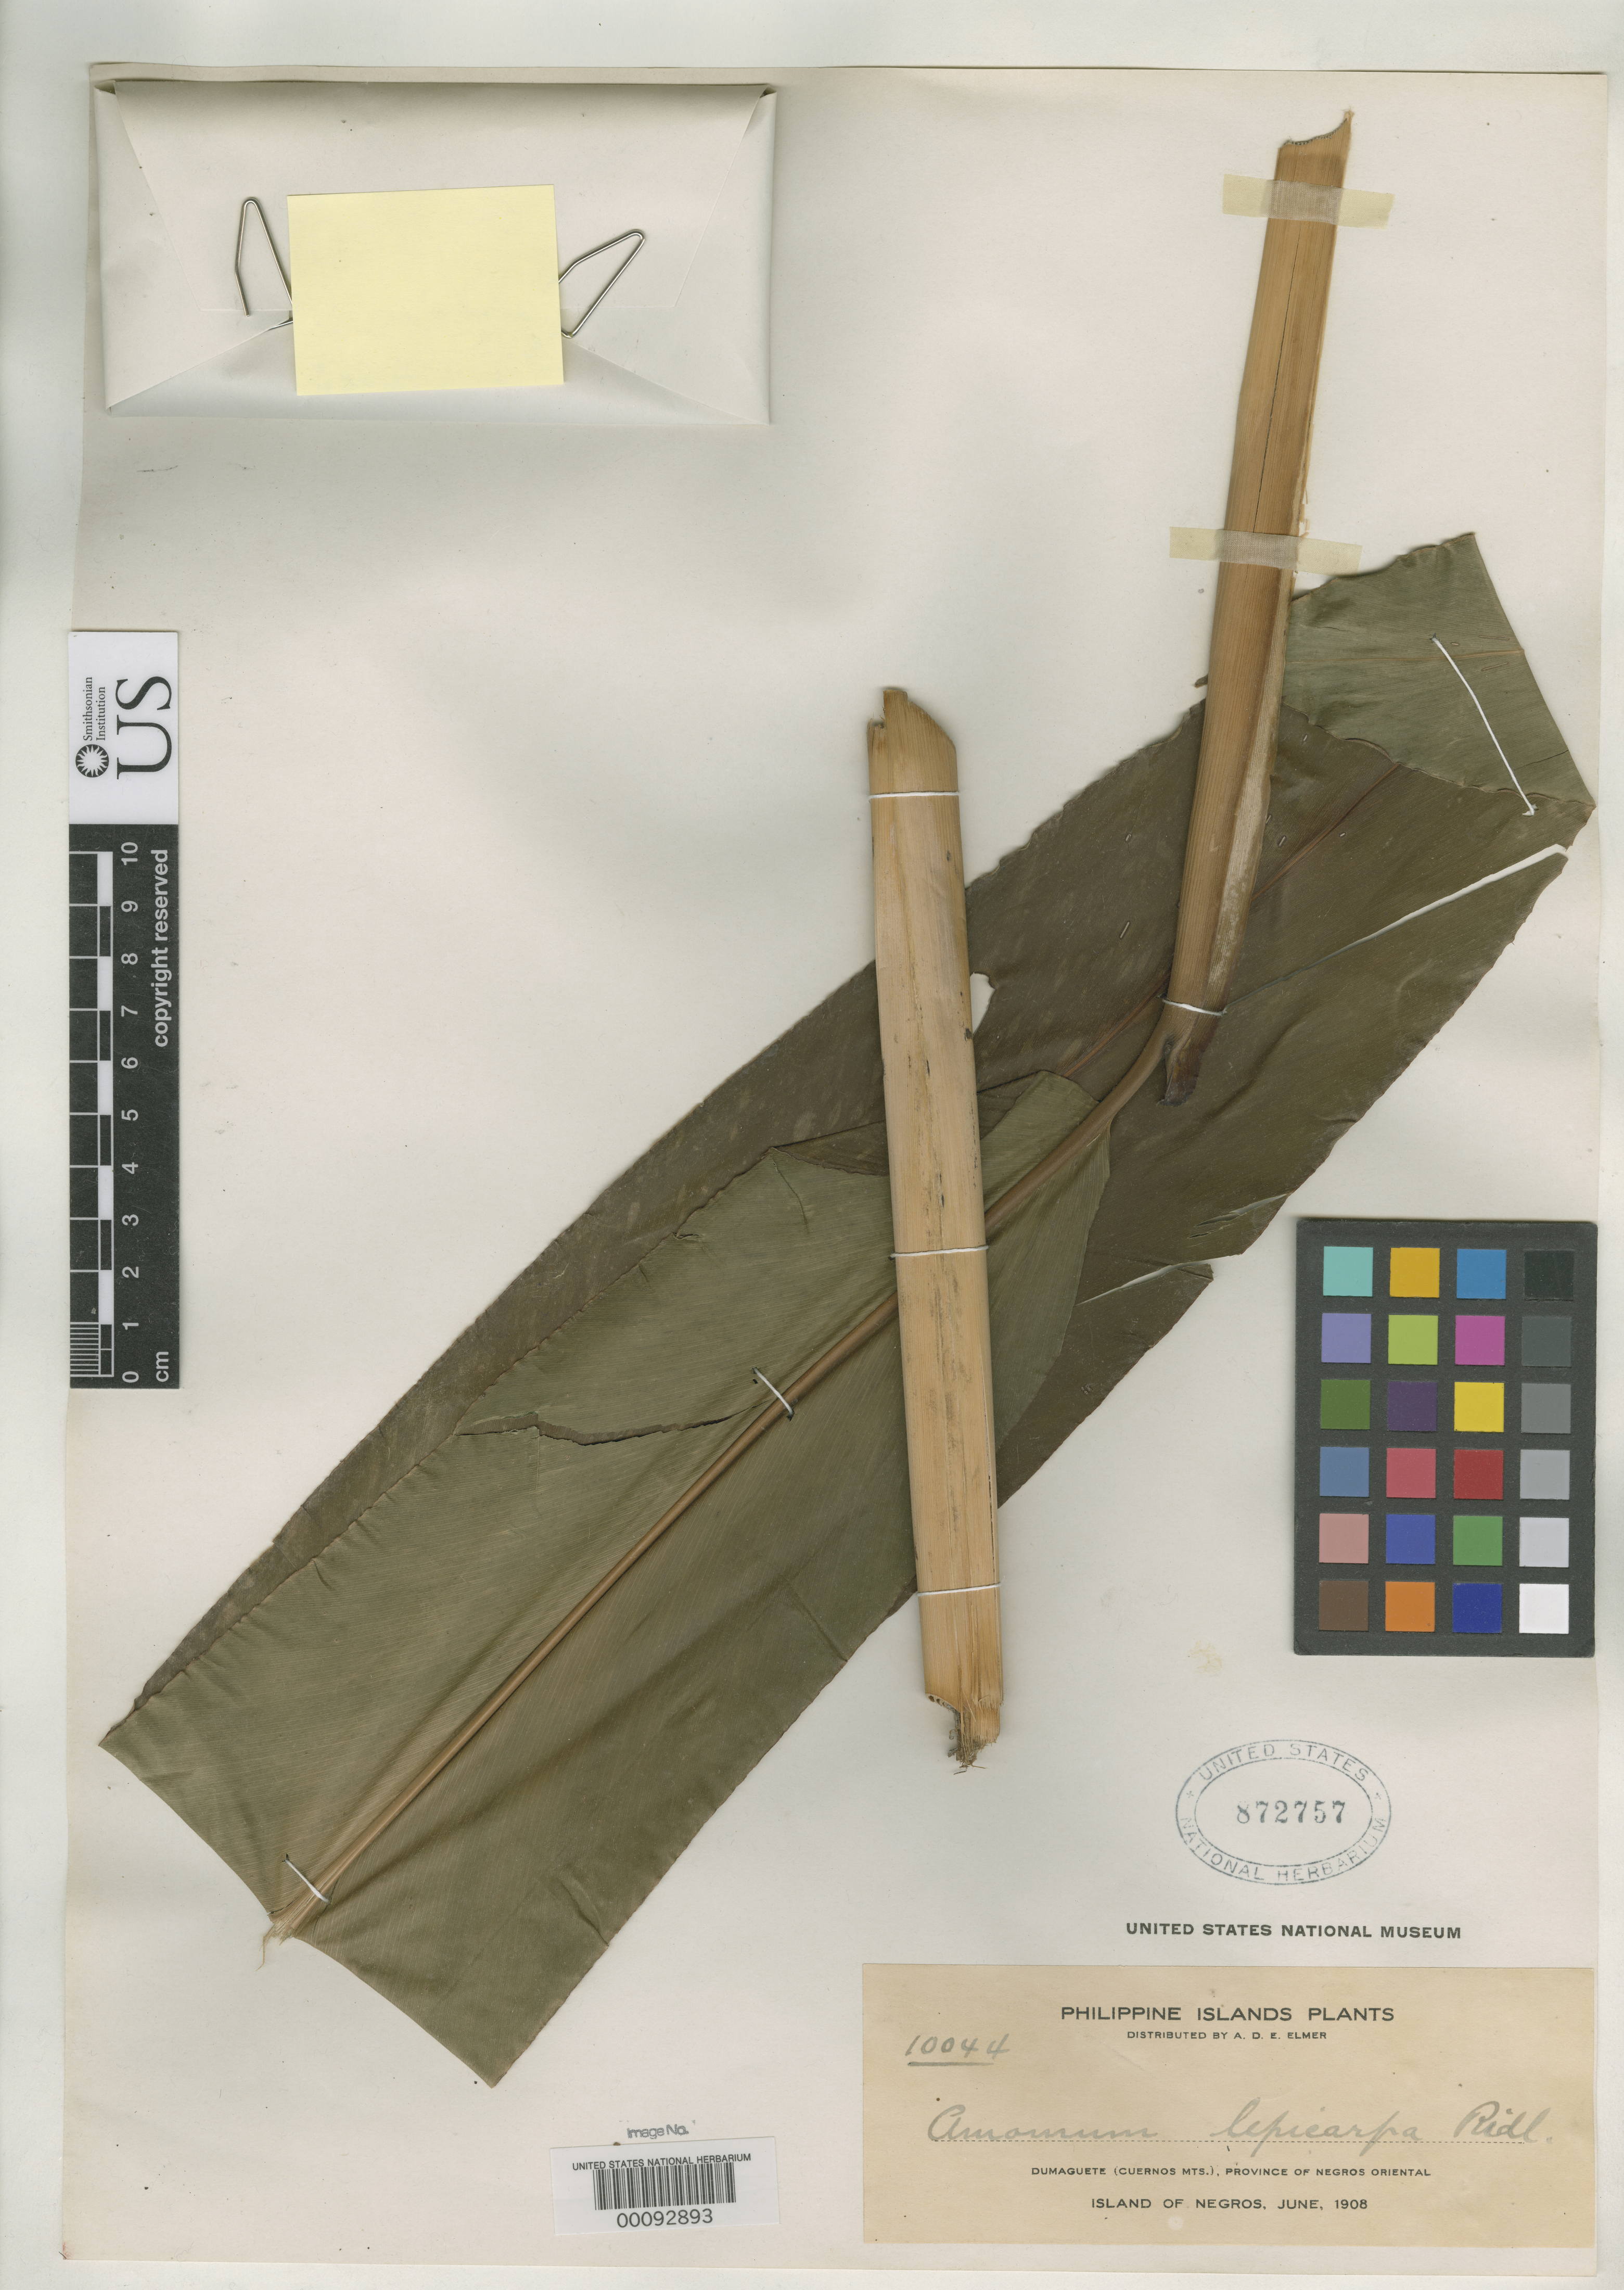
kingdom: Plantae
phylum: Tracheophyta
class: Liliopsida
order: Zingiberales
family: Zingiberaceae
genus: Amomum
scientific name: Amomum lepicarpum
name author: Ridl.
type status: Isotype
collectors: A. D. E. Elmer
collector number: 10044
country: Philippines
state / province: Central Visayas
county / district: Negros Oriental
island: Negros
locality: Dumaguete, Cuernos Mts.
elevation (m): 838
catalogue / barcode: US 872757